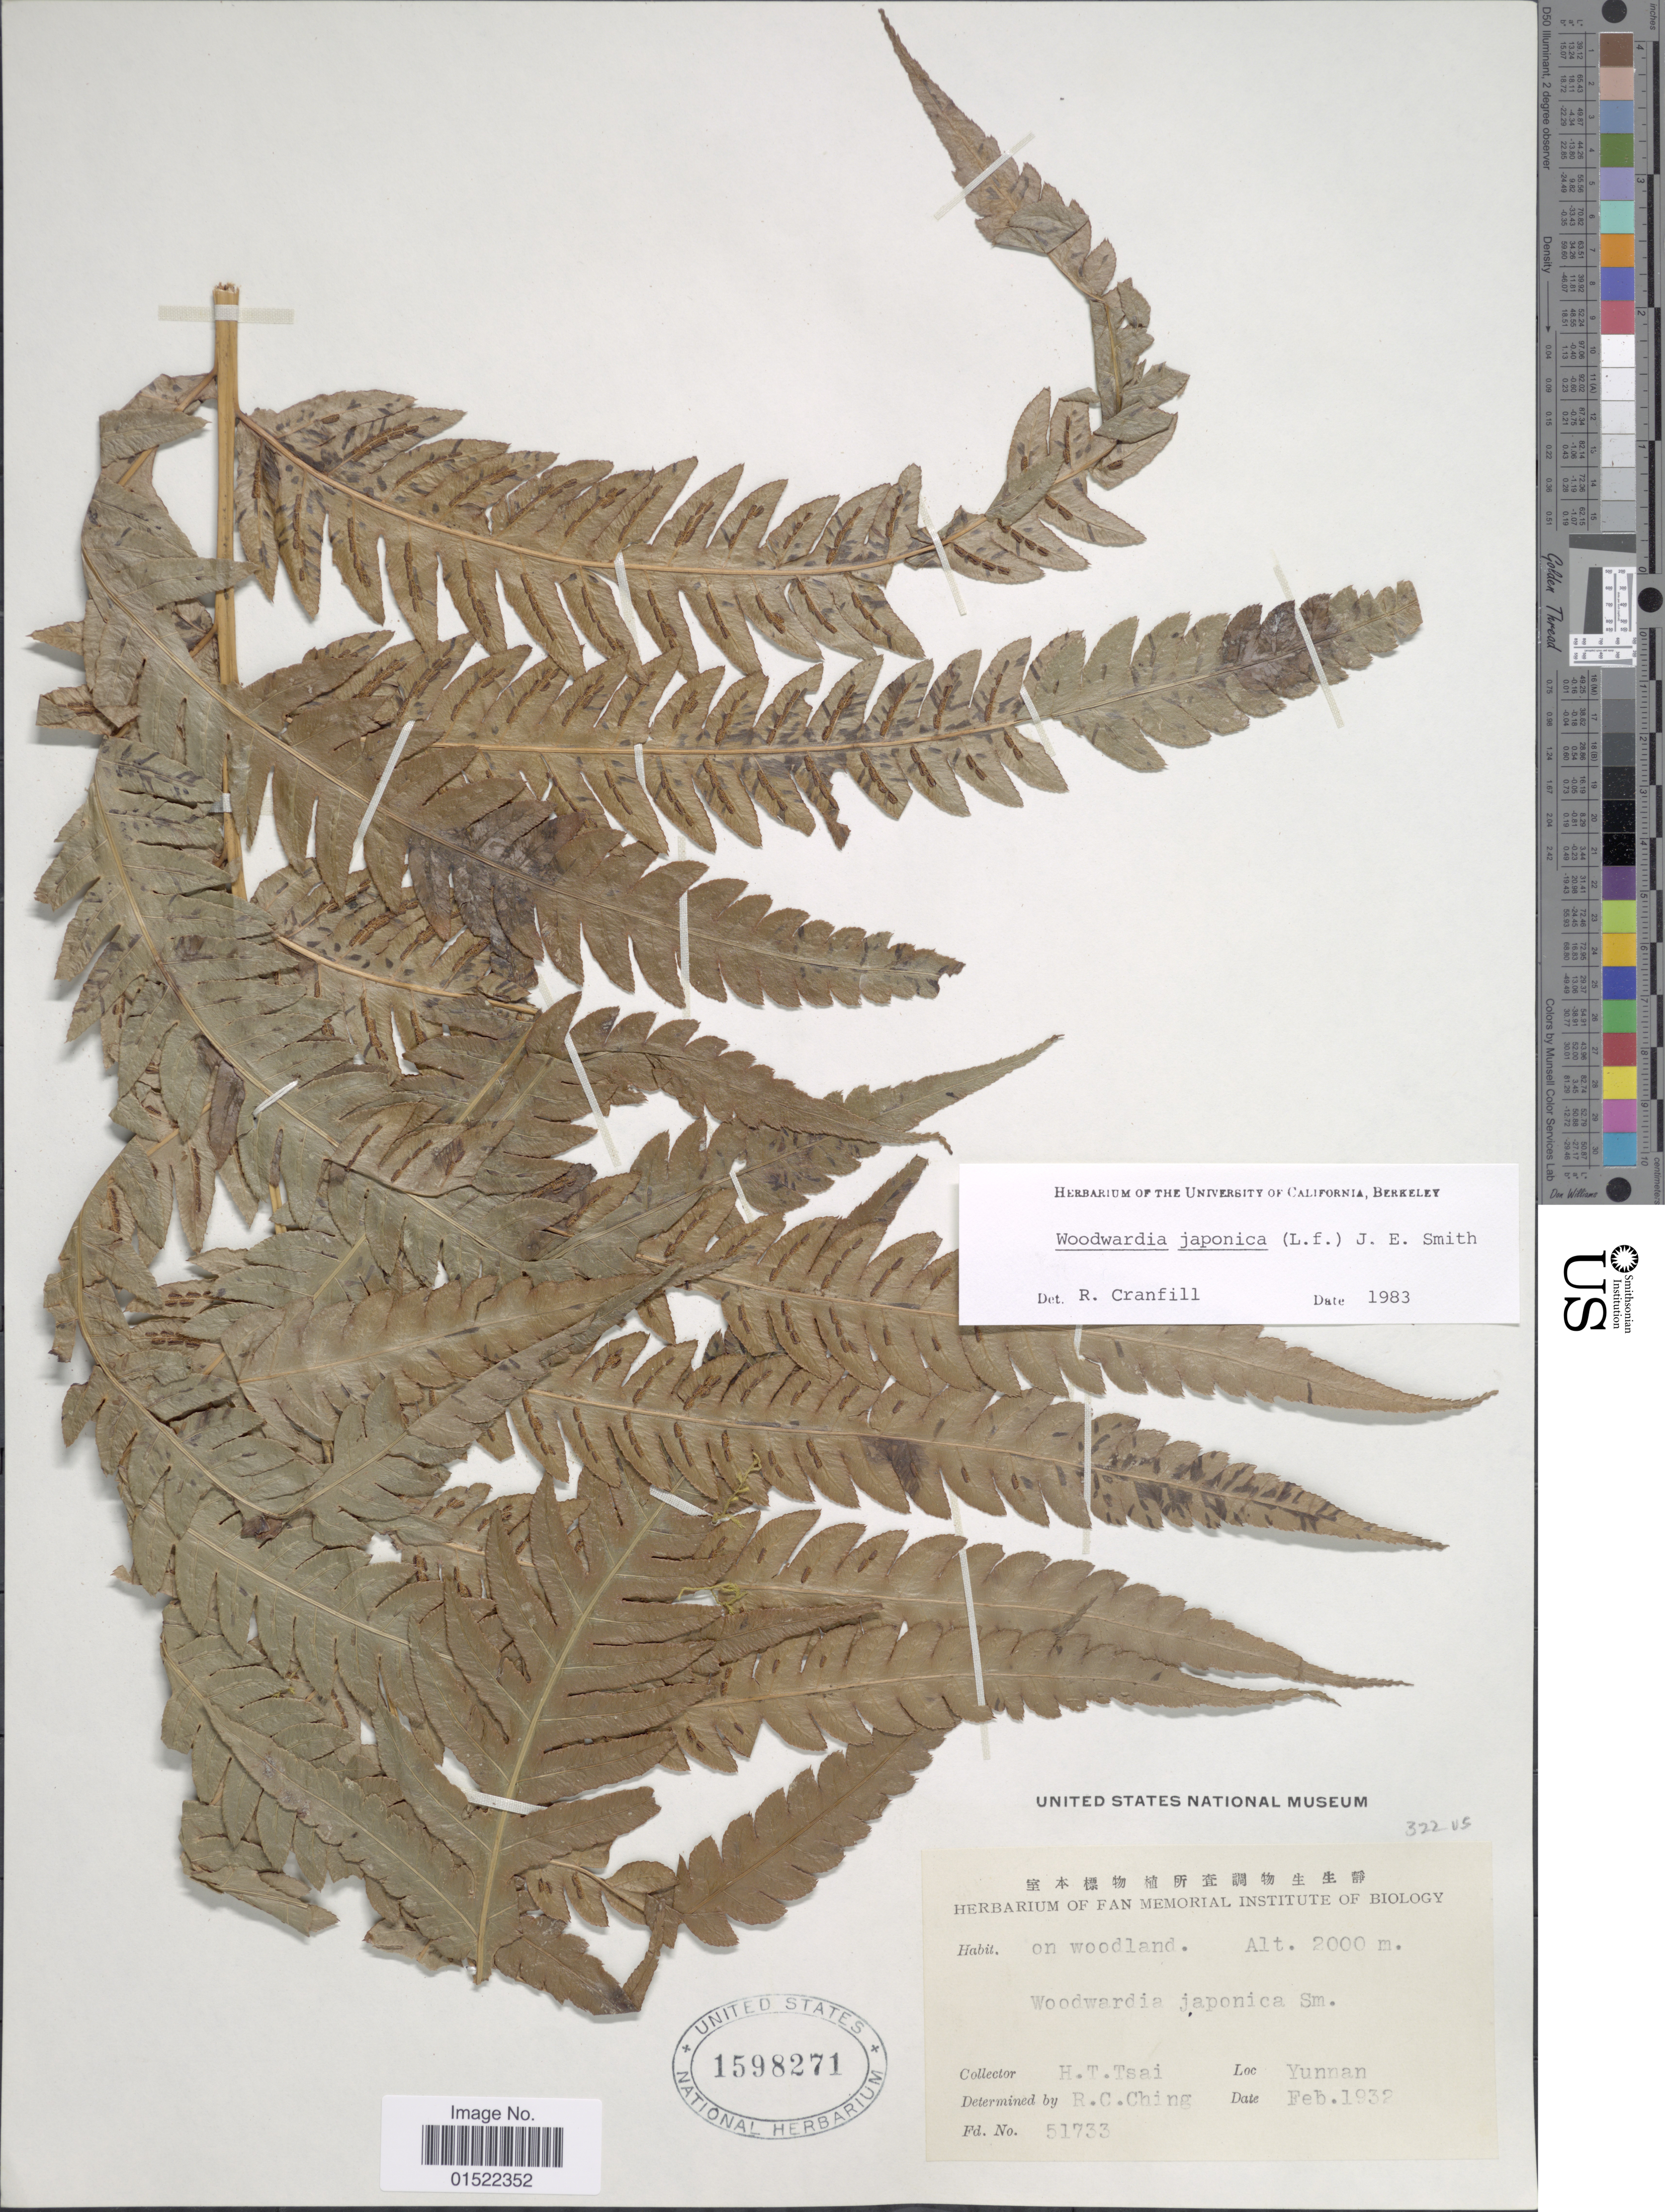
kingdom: Plantae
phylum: Tracheophyta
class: Polypodiopsida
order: Polypodiales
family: Blechnaceae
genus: Woodwardia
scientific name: Woodwardia japonica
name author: (L. f.) Sm.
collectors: H. Tsai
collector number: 51733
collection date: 1932-02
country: China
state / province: Yunnan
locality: On woodland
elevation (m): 2000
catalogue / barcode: US 1598271